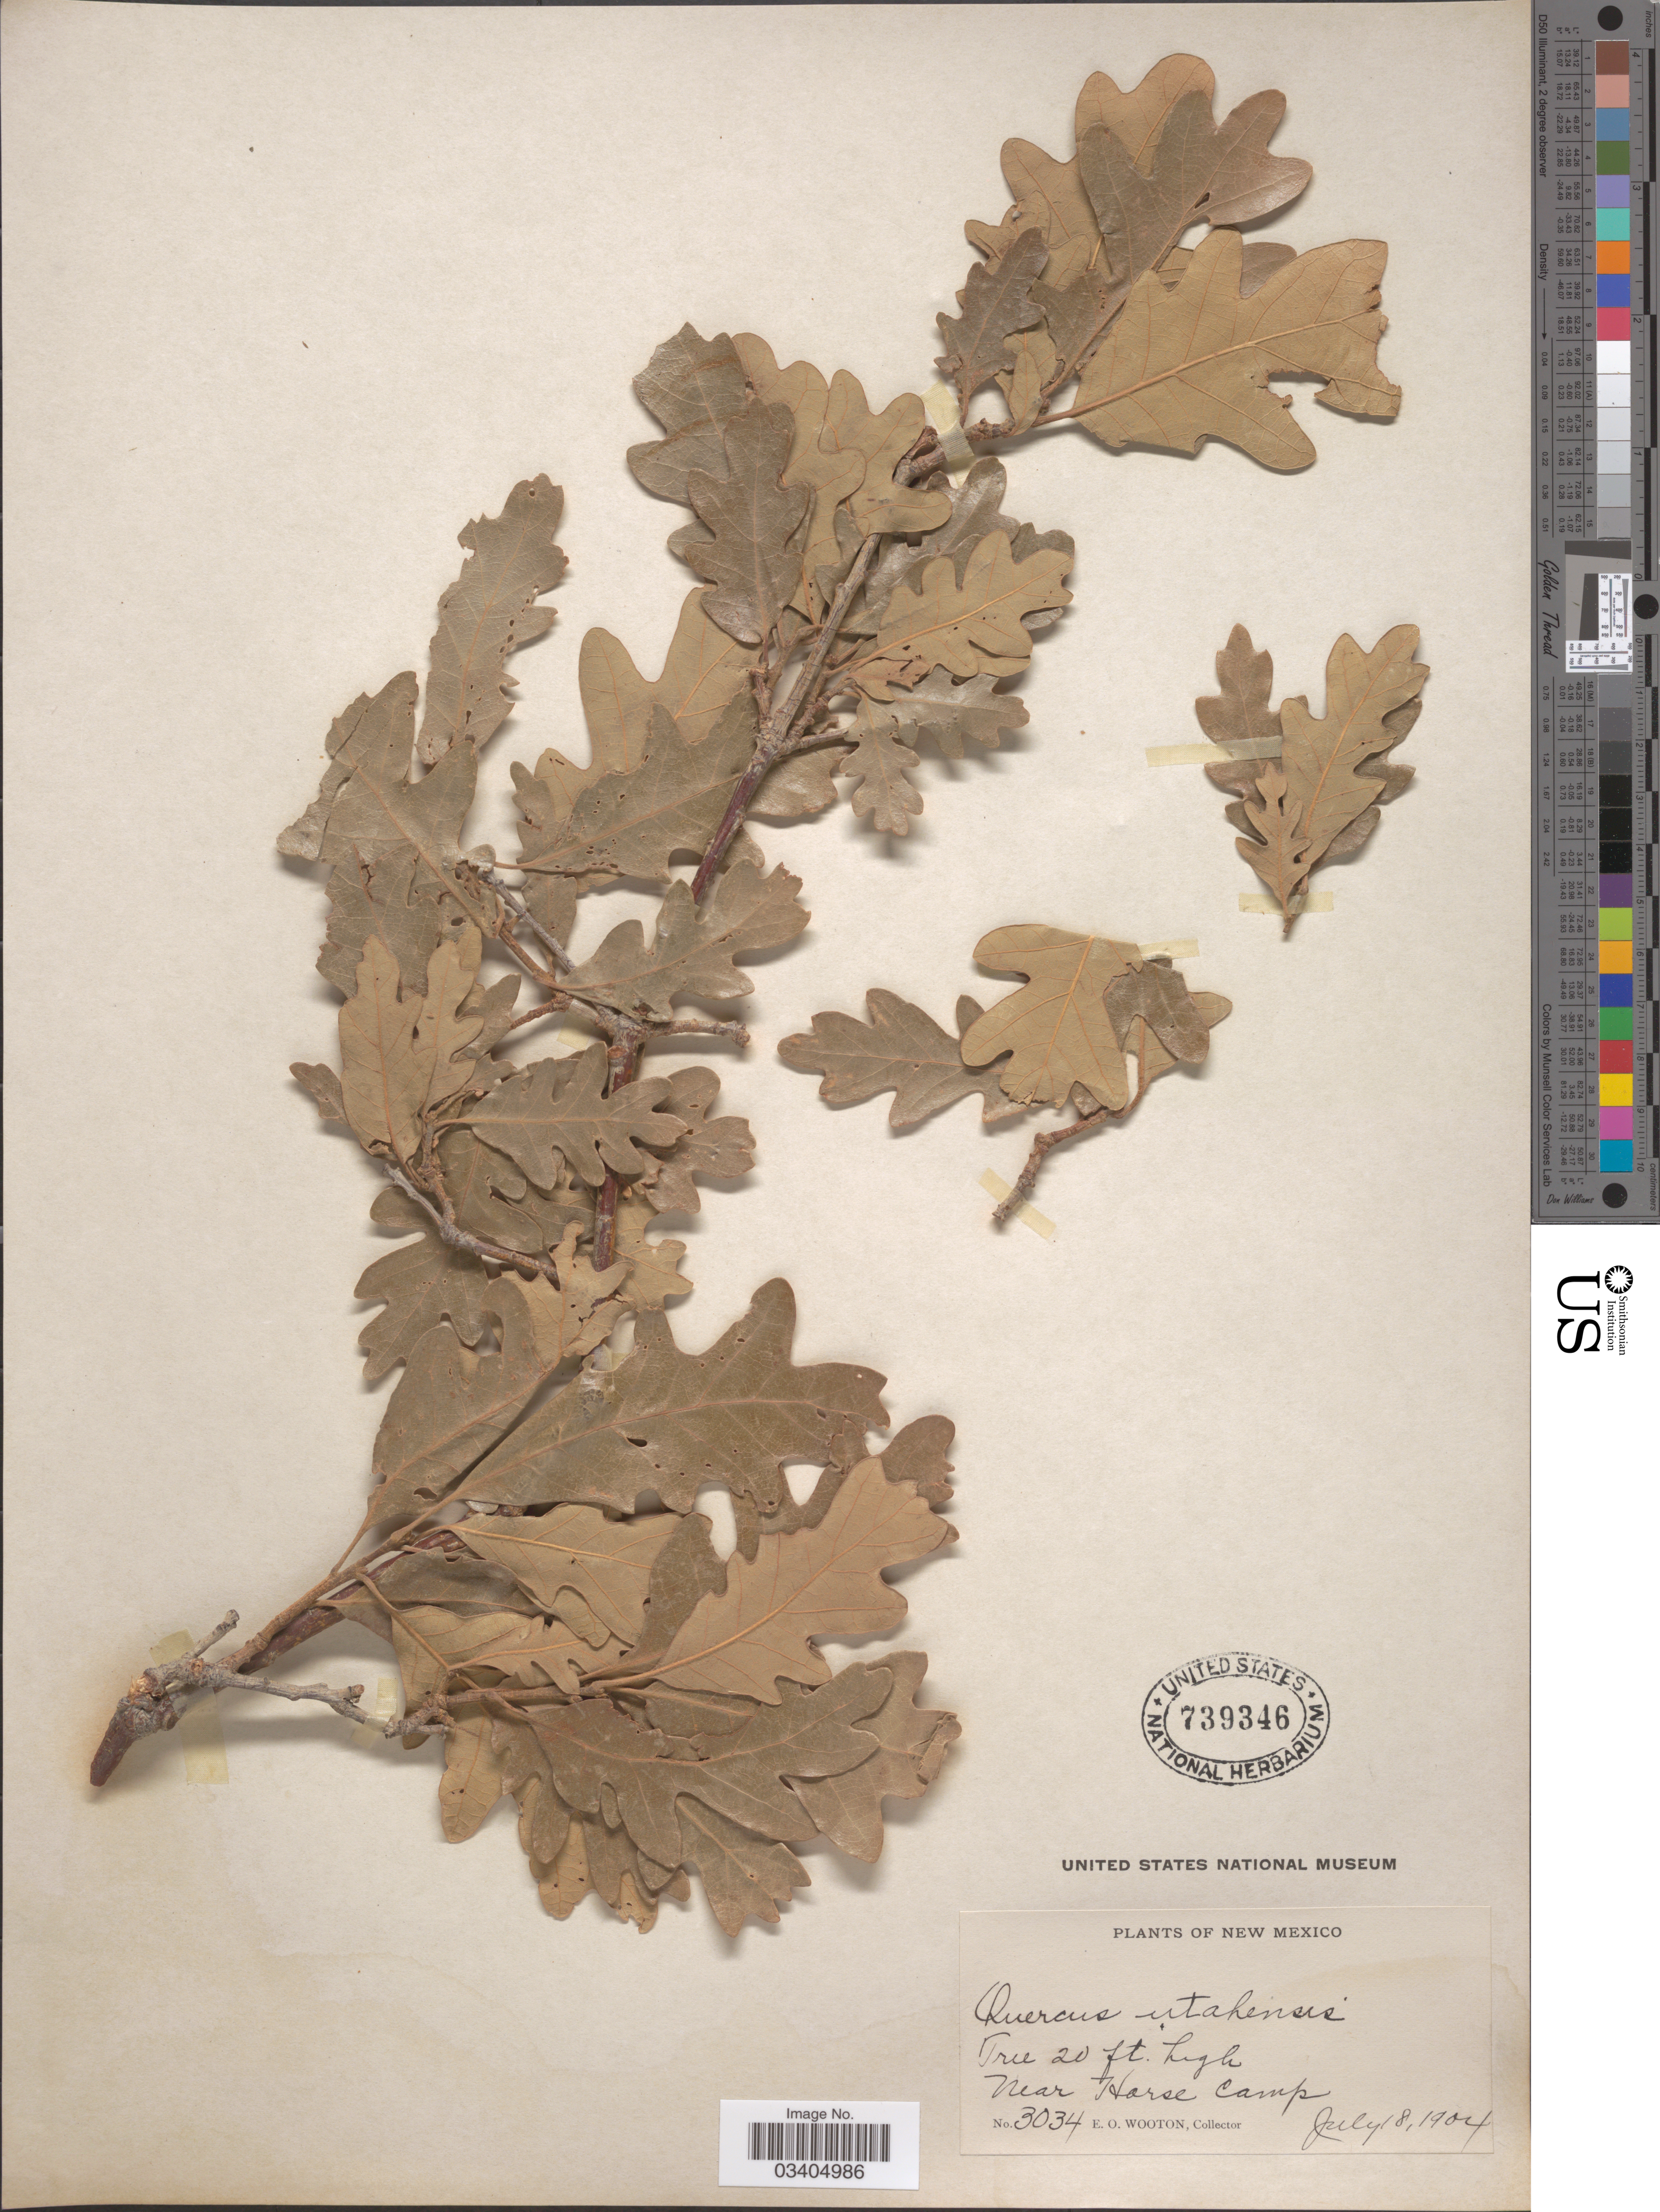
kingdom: Plantae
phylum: Tracheophyta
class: Magnoliopsida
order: Fagales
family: Fagaceae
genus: Quercus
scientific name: Quercus gambelii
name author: Nutt.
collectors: E. O. Wooton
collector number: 3034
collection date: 1904-07-18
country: United States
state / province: New Mexico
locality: Near Horse Camp.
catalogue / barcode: US 739346